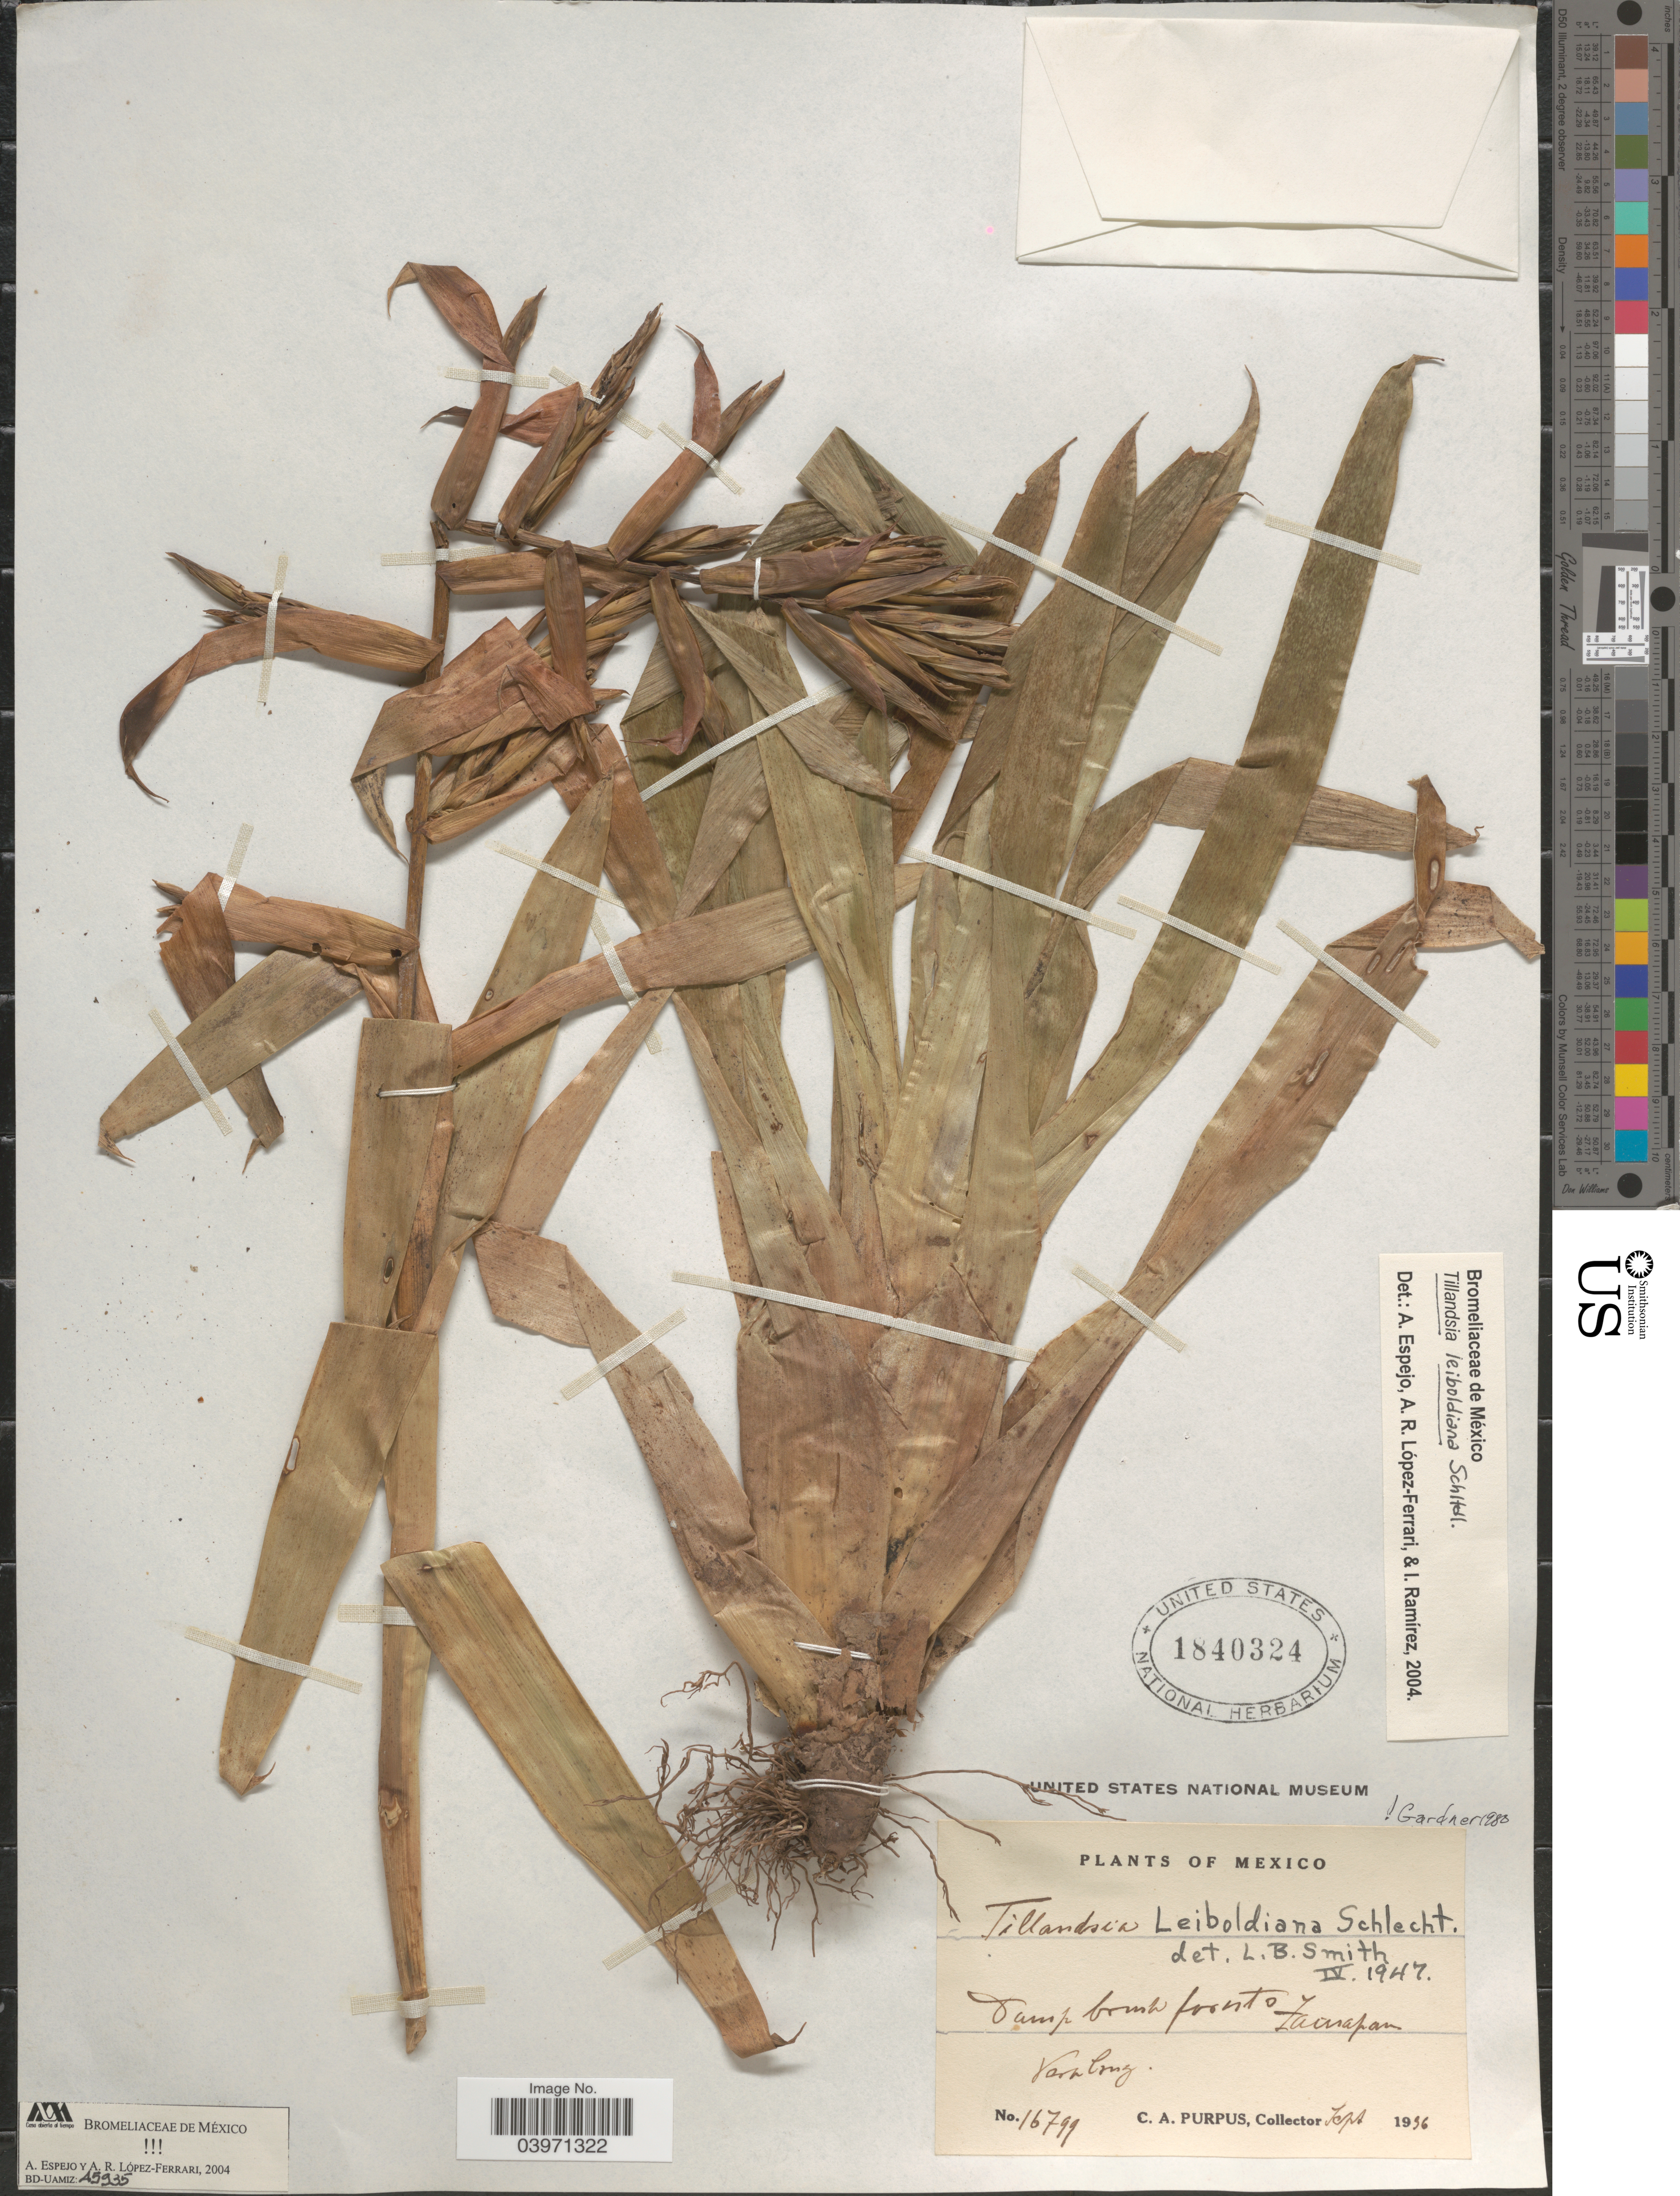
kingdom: Plantae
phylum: Tracheophyta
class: Liliopsida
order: Poales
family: Bromeliaceae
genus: Tillandsia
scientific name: Tillandsia leiboldiana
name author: Schltdl.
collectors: C. A. Purpus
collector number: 16799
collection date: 1936-09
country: Mexico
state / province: Veracruz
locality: Damp brush forests Zacuapan. Vera Cruz.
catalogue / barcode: US 1840324